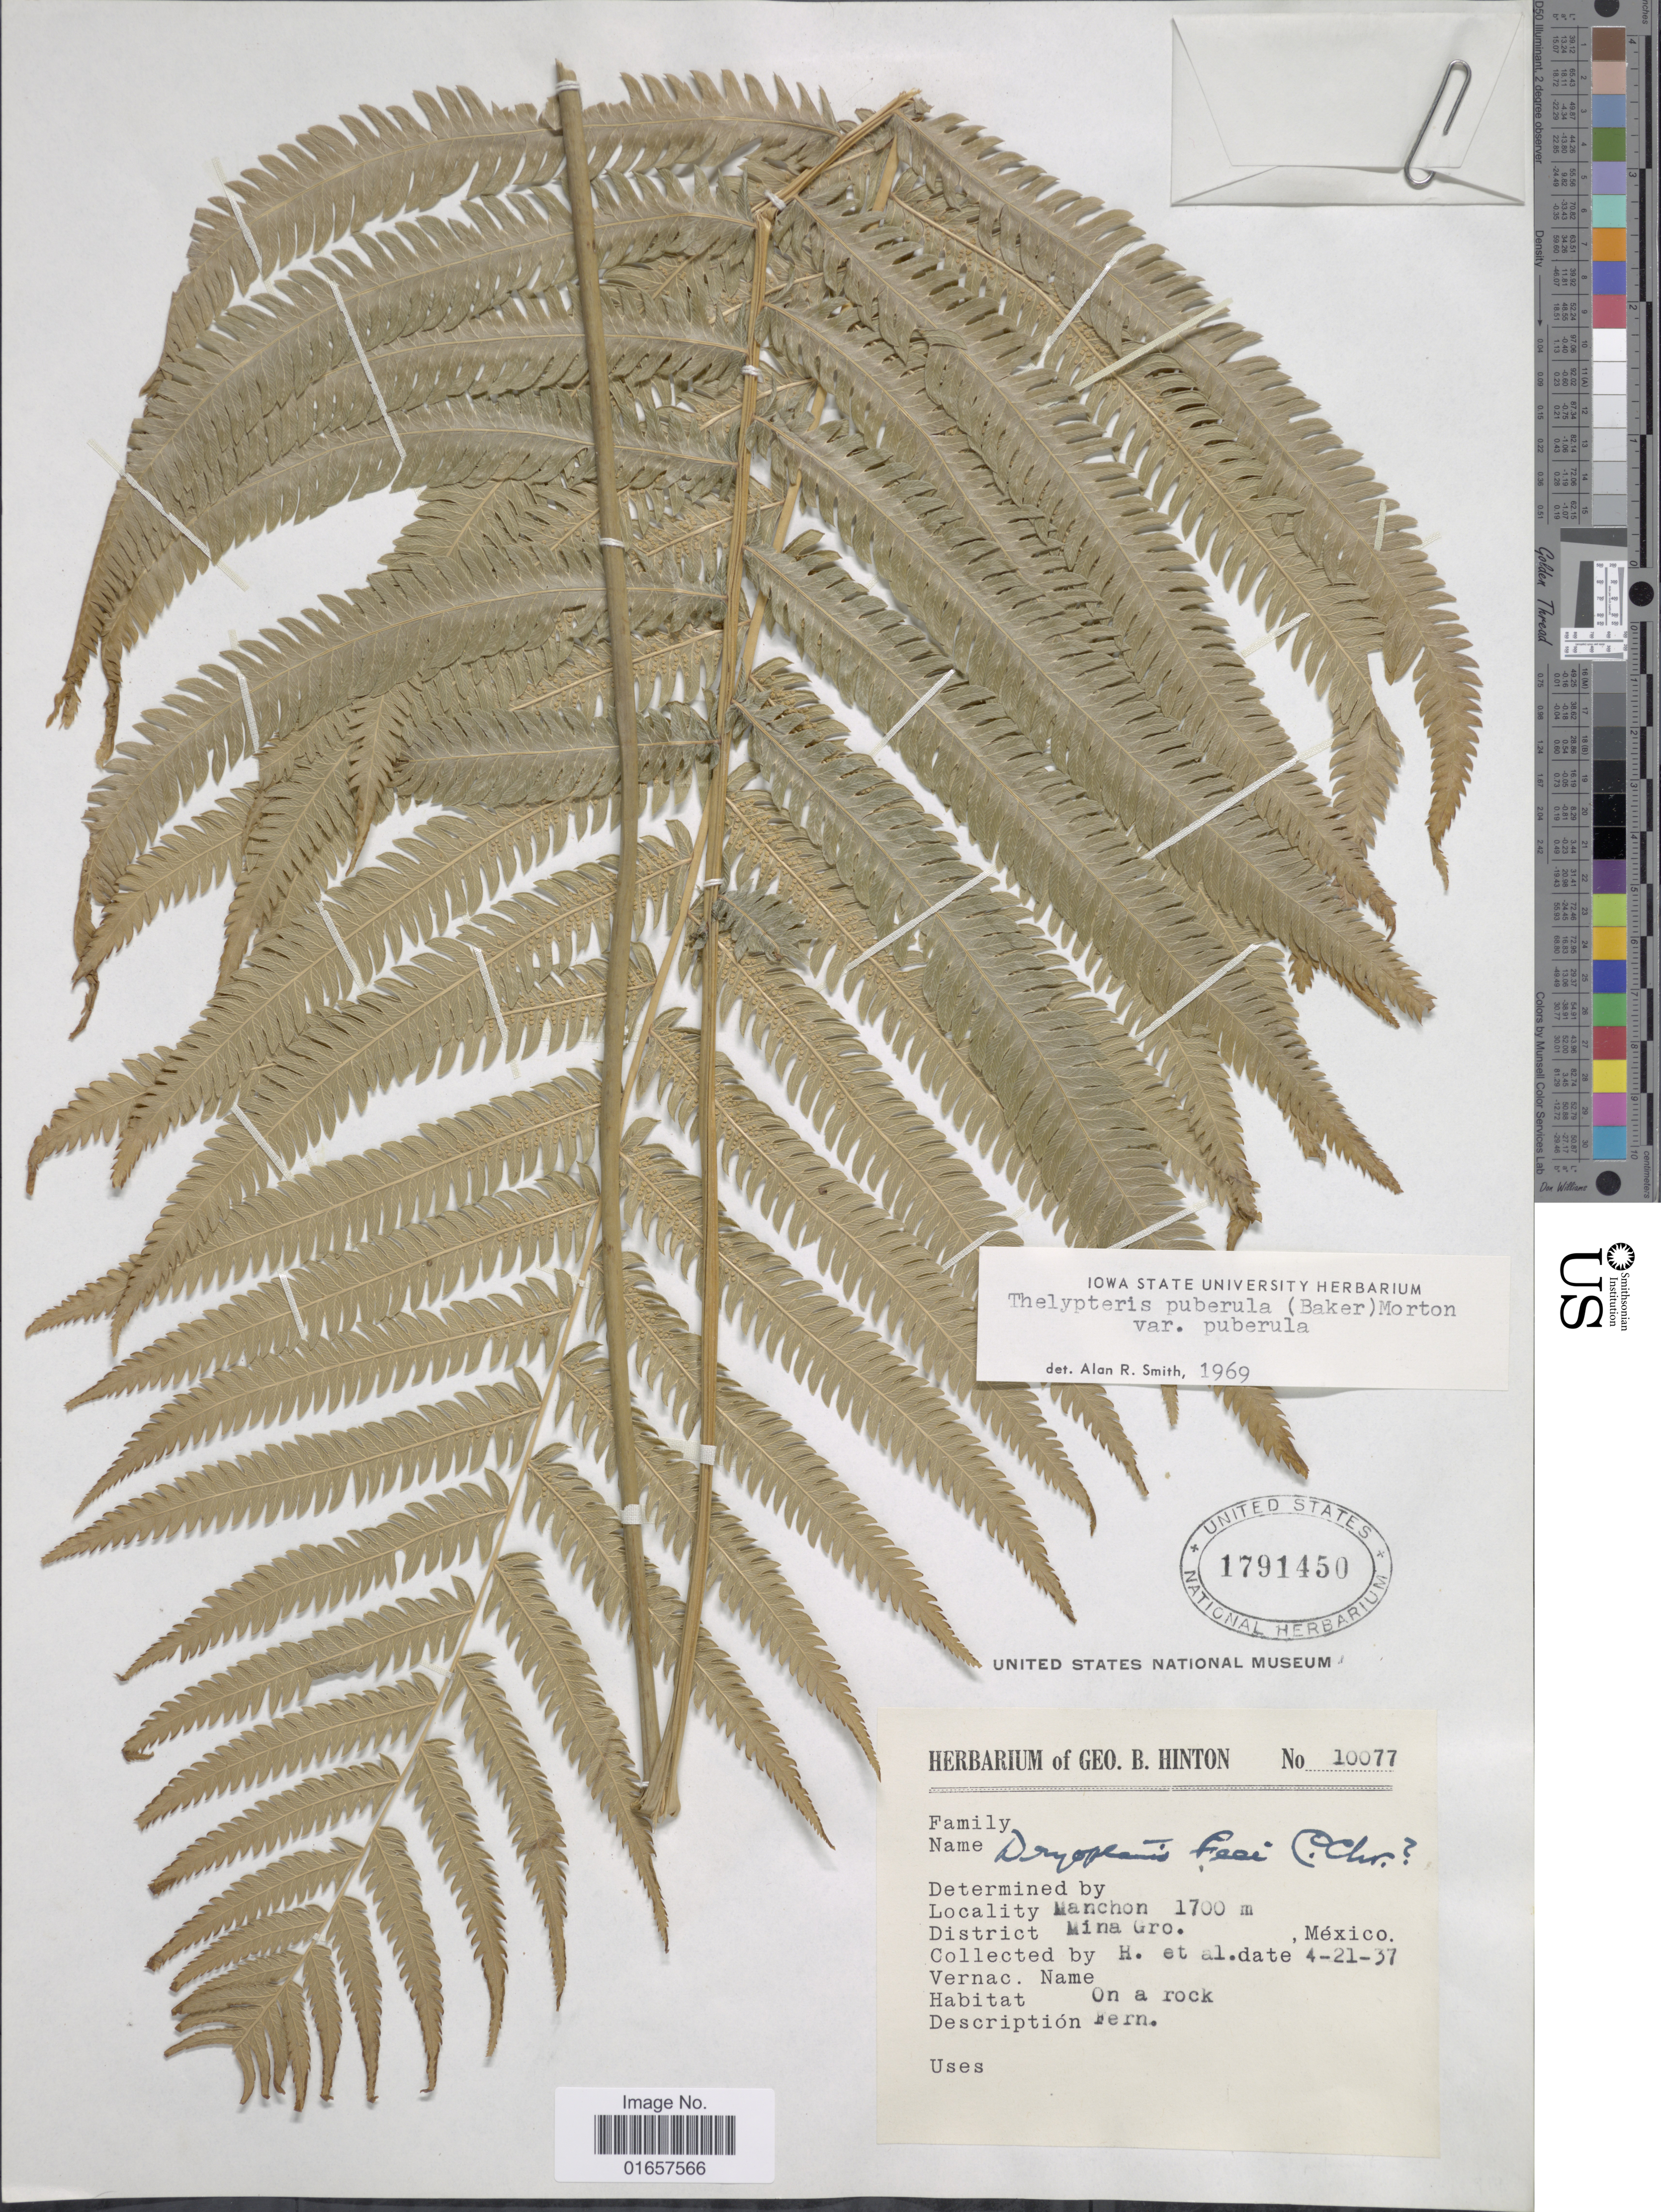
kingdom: Plantae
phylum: Tracheophyta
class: Polypodiopsida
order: Polypodiales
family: Thelypteridaceae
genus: Christella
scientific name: Christella puberula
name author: (Baker) Á. Löve & D. Löve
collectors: G. B. Hinton & et al.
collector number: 10077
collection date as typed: Transcribed d/m/y: 21/4/37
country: Mexico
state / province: Guerrero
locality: Mexico, Manchon, District: Mina Gro.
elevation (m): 1700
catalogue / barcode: US 1791450